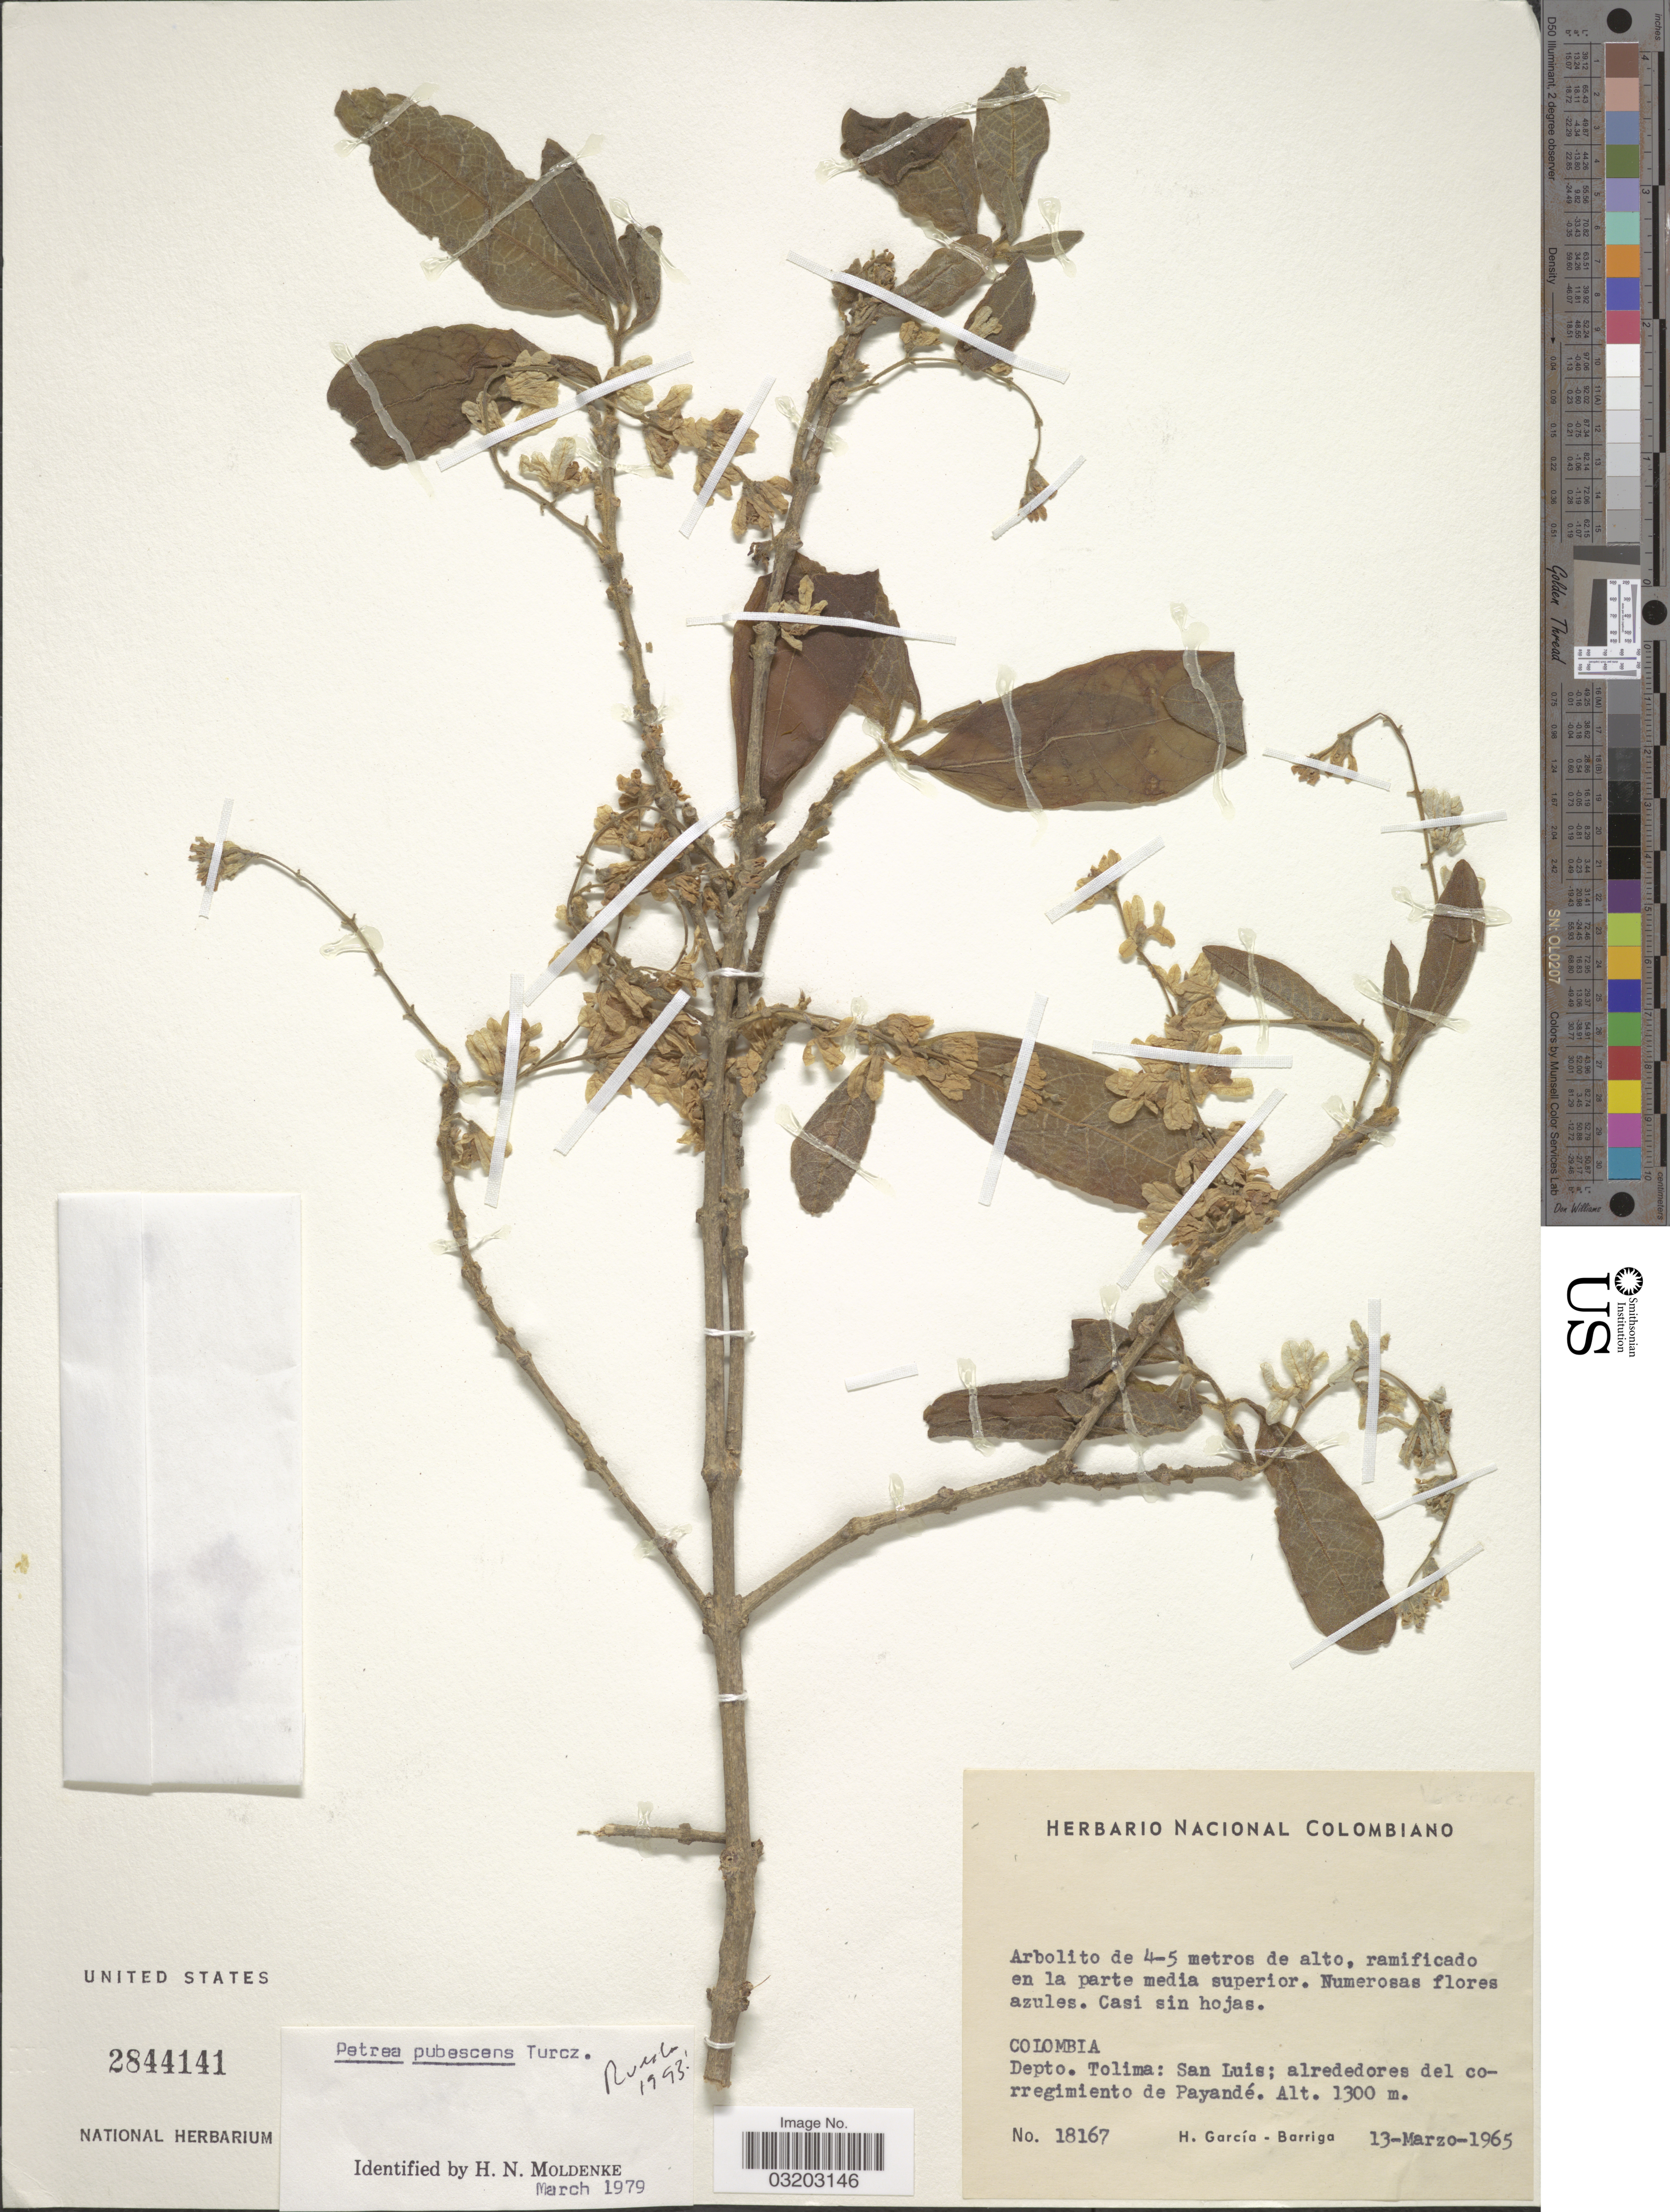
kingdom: Plantae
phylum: Tracheophyta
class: Magnoliopsida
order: Lamiales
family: Verbenaceae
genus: Petrea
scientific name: Petrea pubescens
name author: Turcz.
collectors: H. García Barriga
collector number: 18167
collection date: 1965-03-13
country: Colombia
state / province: Tolima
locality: Depto. Tolima: San Luis; alrededores del corregimiento de Payandé.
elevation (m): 1300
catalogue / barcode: US 2844141